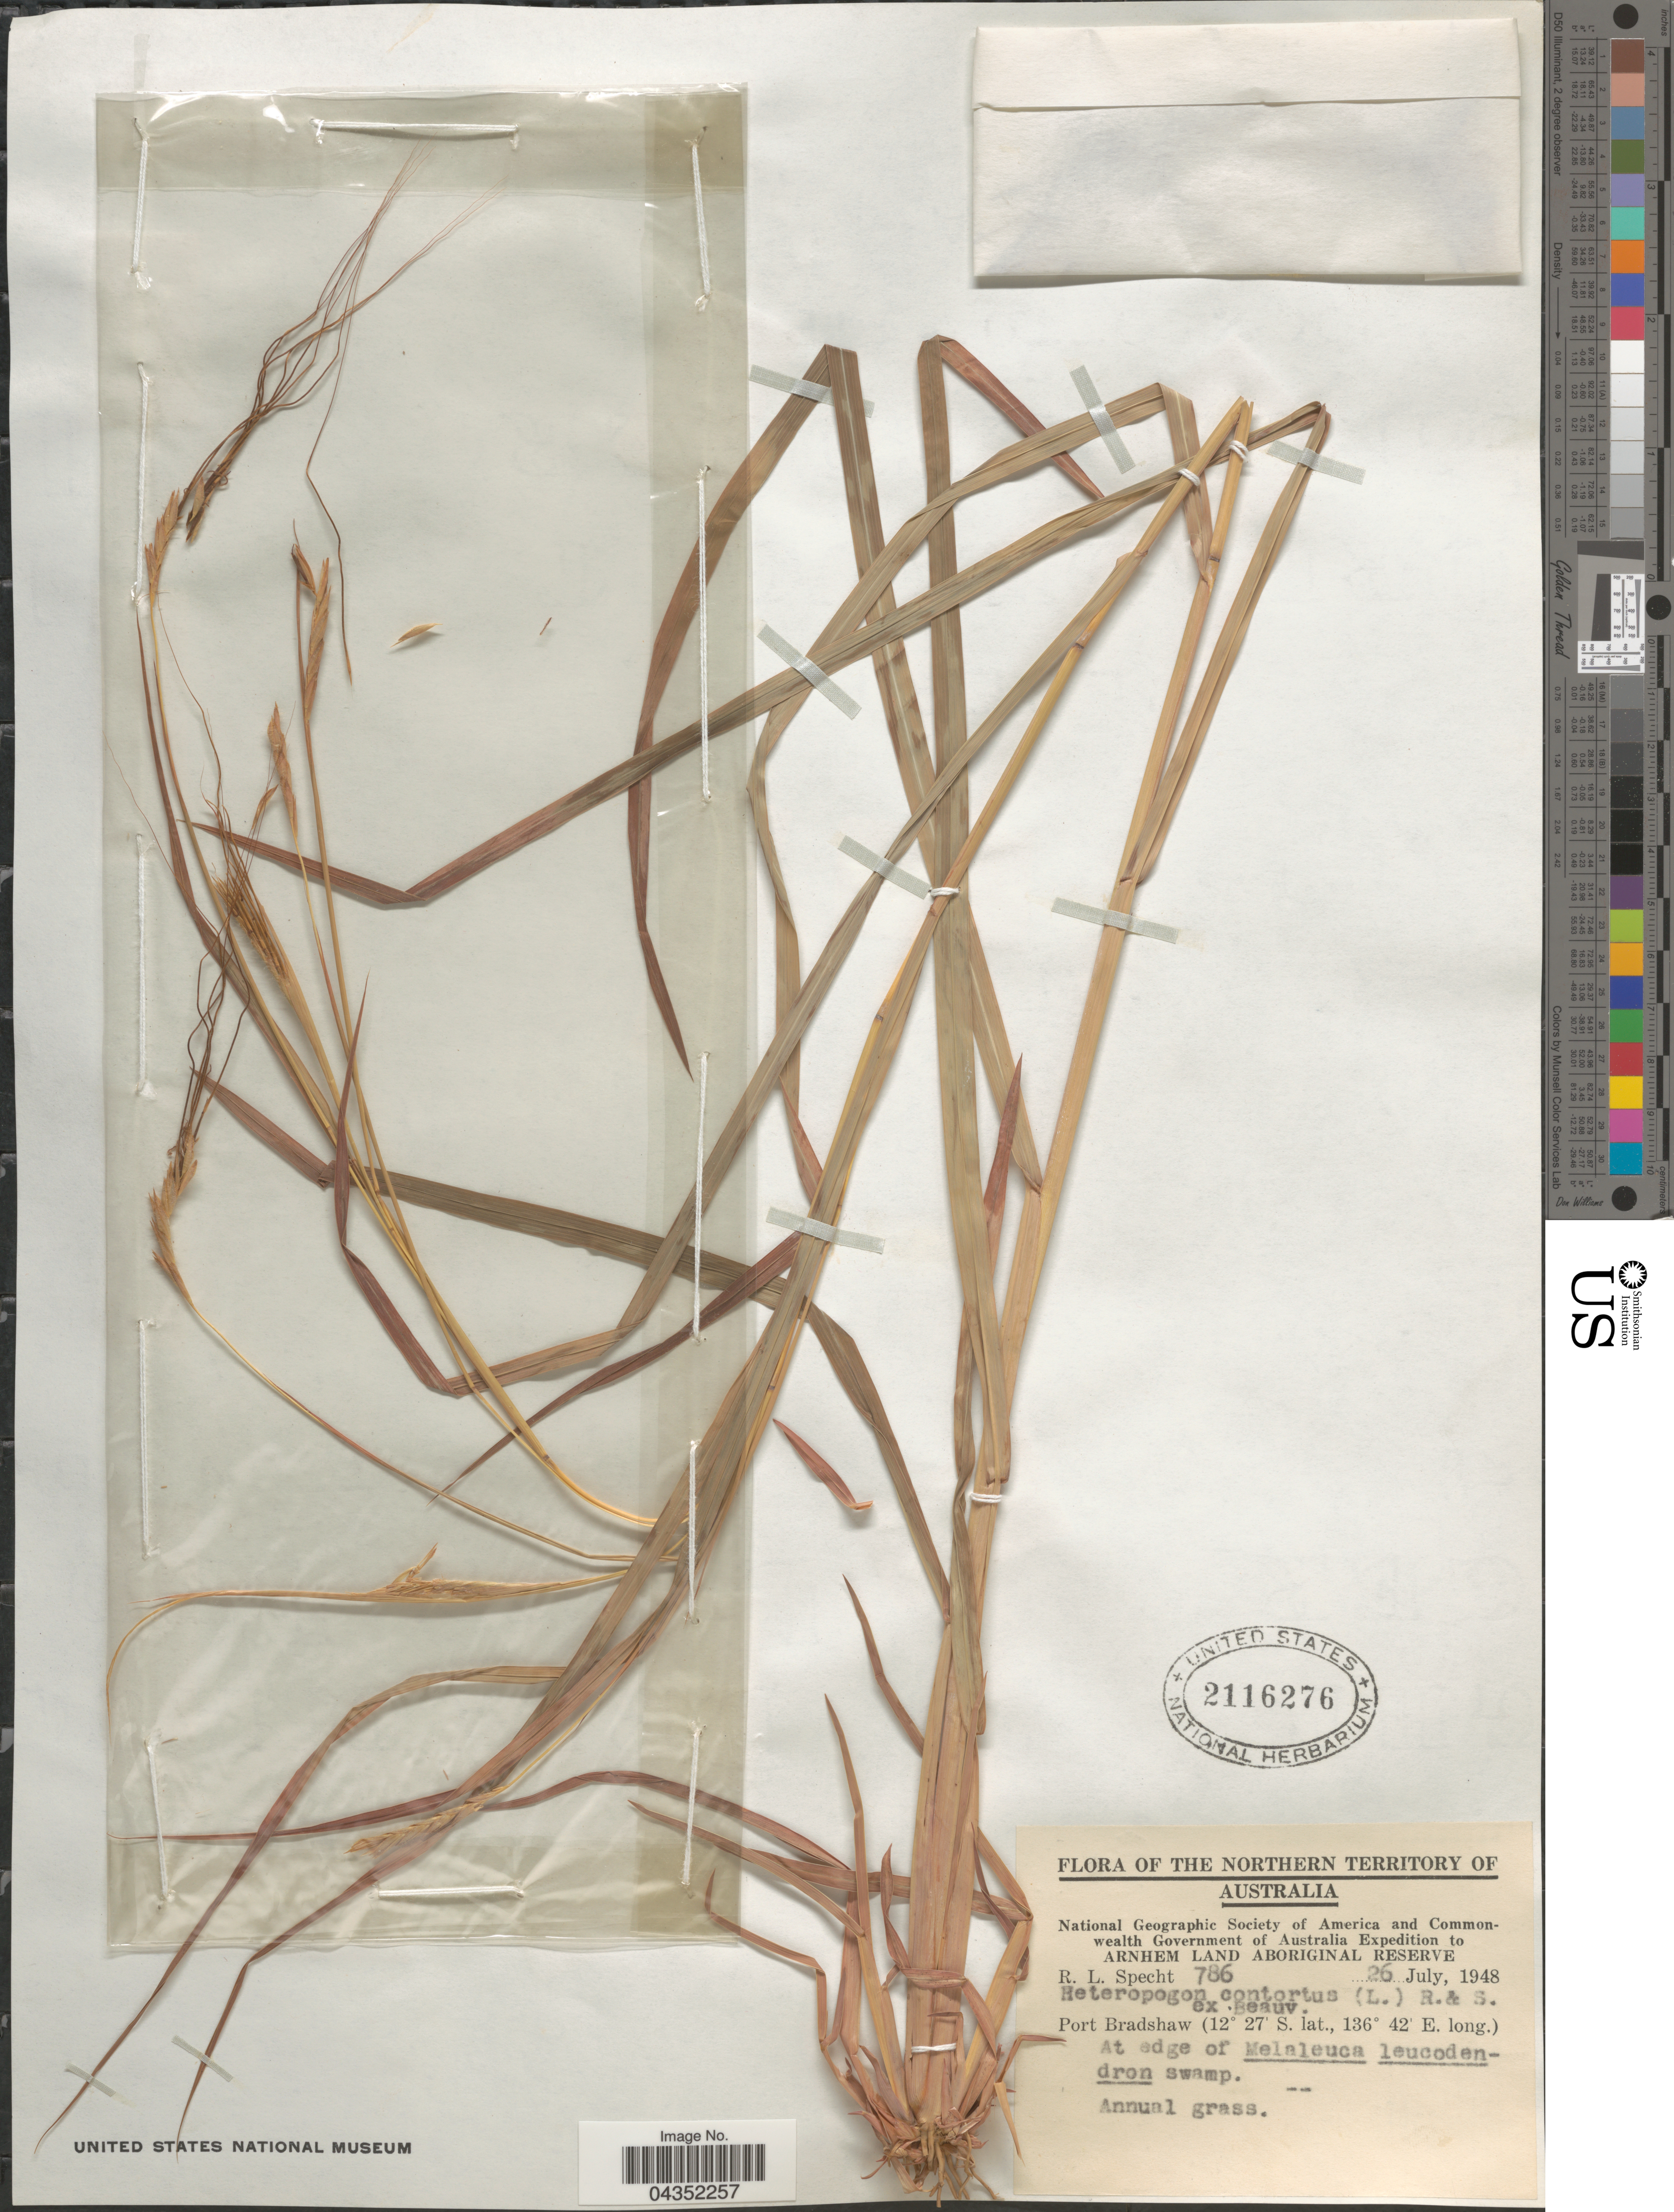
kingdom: Plantae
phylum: Tracheophyta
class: Liliopsida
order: Poales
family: Poaceae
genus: Heteropogon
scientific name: Heteropogon contortus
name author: (L.) P. Beauv. ex Roem. & Schult.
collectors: R. L. Specht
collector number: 786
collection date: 1948-07-26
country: Australia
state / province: Northern Territory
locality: The Northern Territory of Australia. National Geographic Society of America and Commonwealth Government of Australia Expedition to Arnhem Land Aboriginal Reserve. Port Bradshaw. At edge of Melaleuca leucodendron swamp.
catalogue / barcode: US 2116276